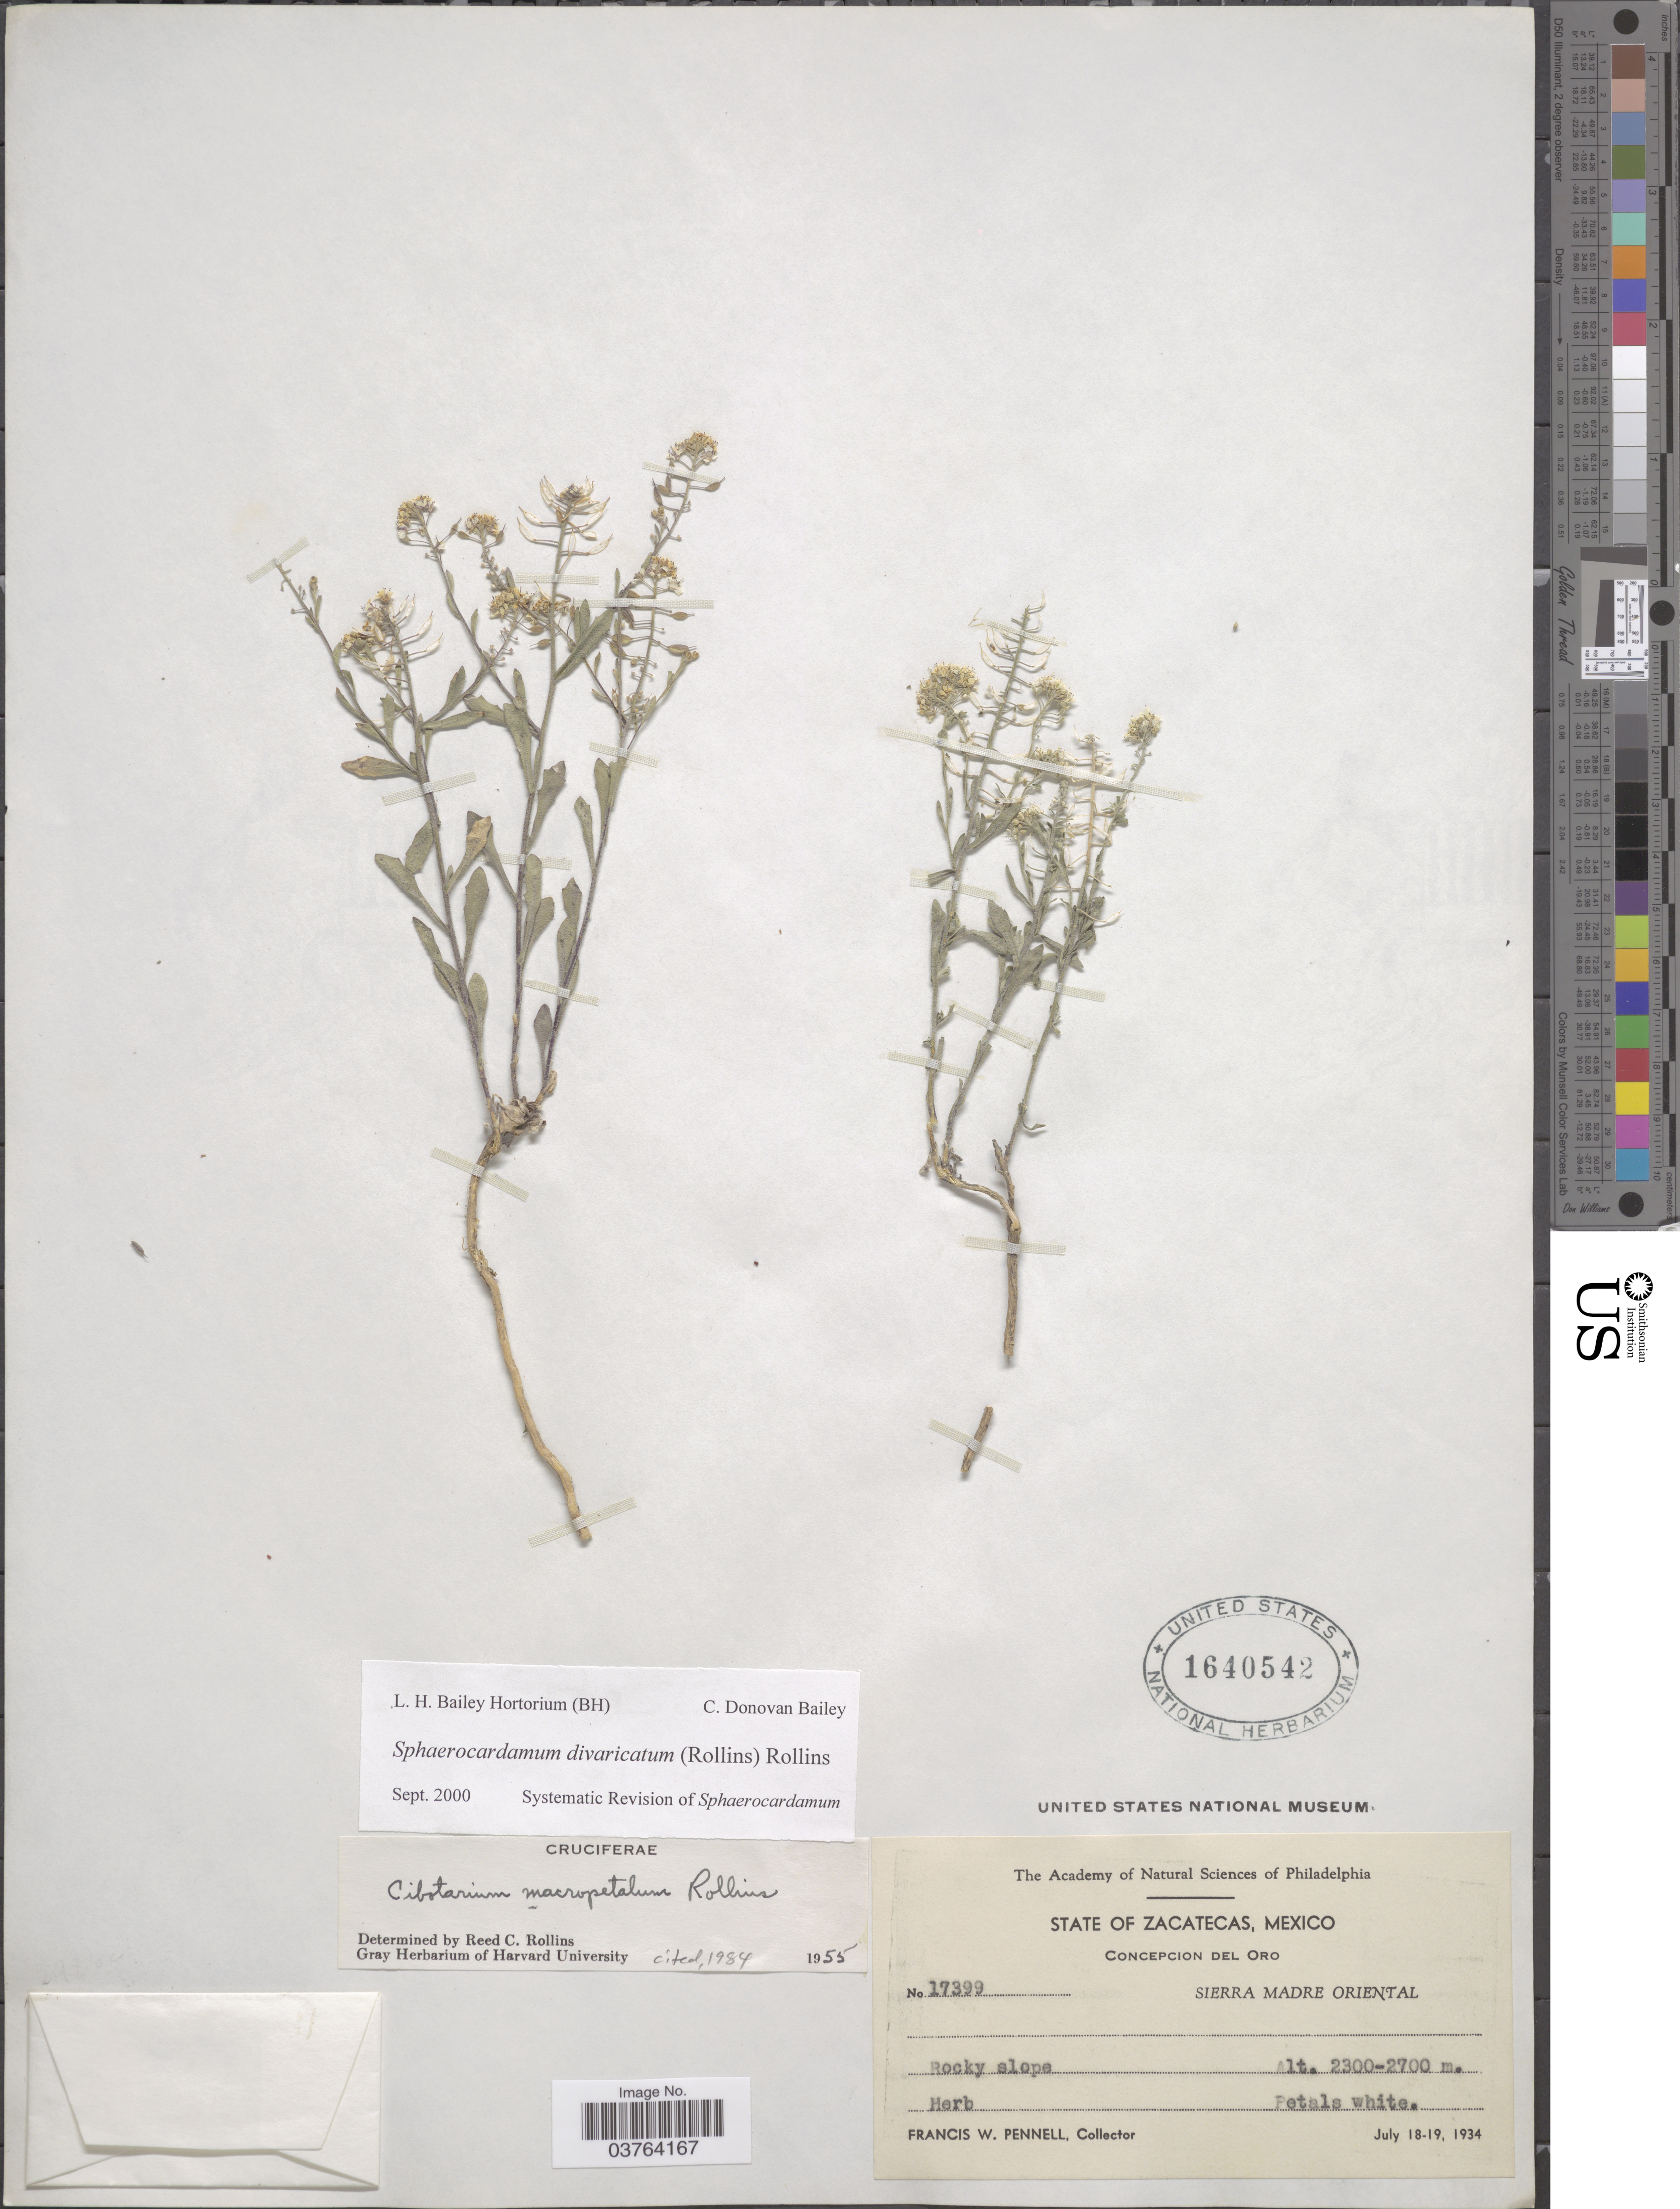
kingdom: Plantae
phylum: Tracheophyta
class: Magnoliopsida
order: Brassicales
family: Brassicaceae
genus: Sphaerocardamum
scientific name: Sphaerocardamum divaricatum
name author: (Rollins) Rollins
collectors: F. W. Pennell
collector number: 17399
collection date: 1934-07-18/1934-07-19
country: Mexico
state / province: Zacatecas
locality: Concepcion del Oro. Sierra Madre Oriental.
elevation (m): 2300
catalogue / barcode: US 1640542